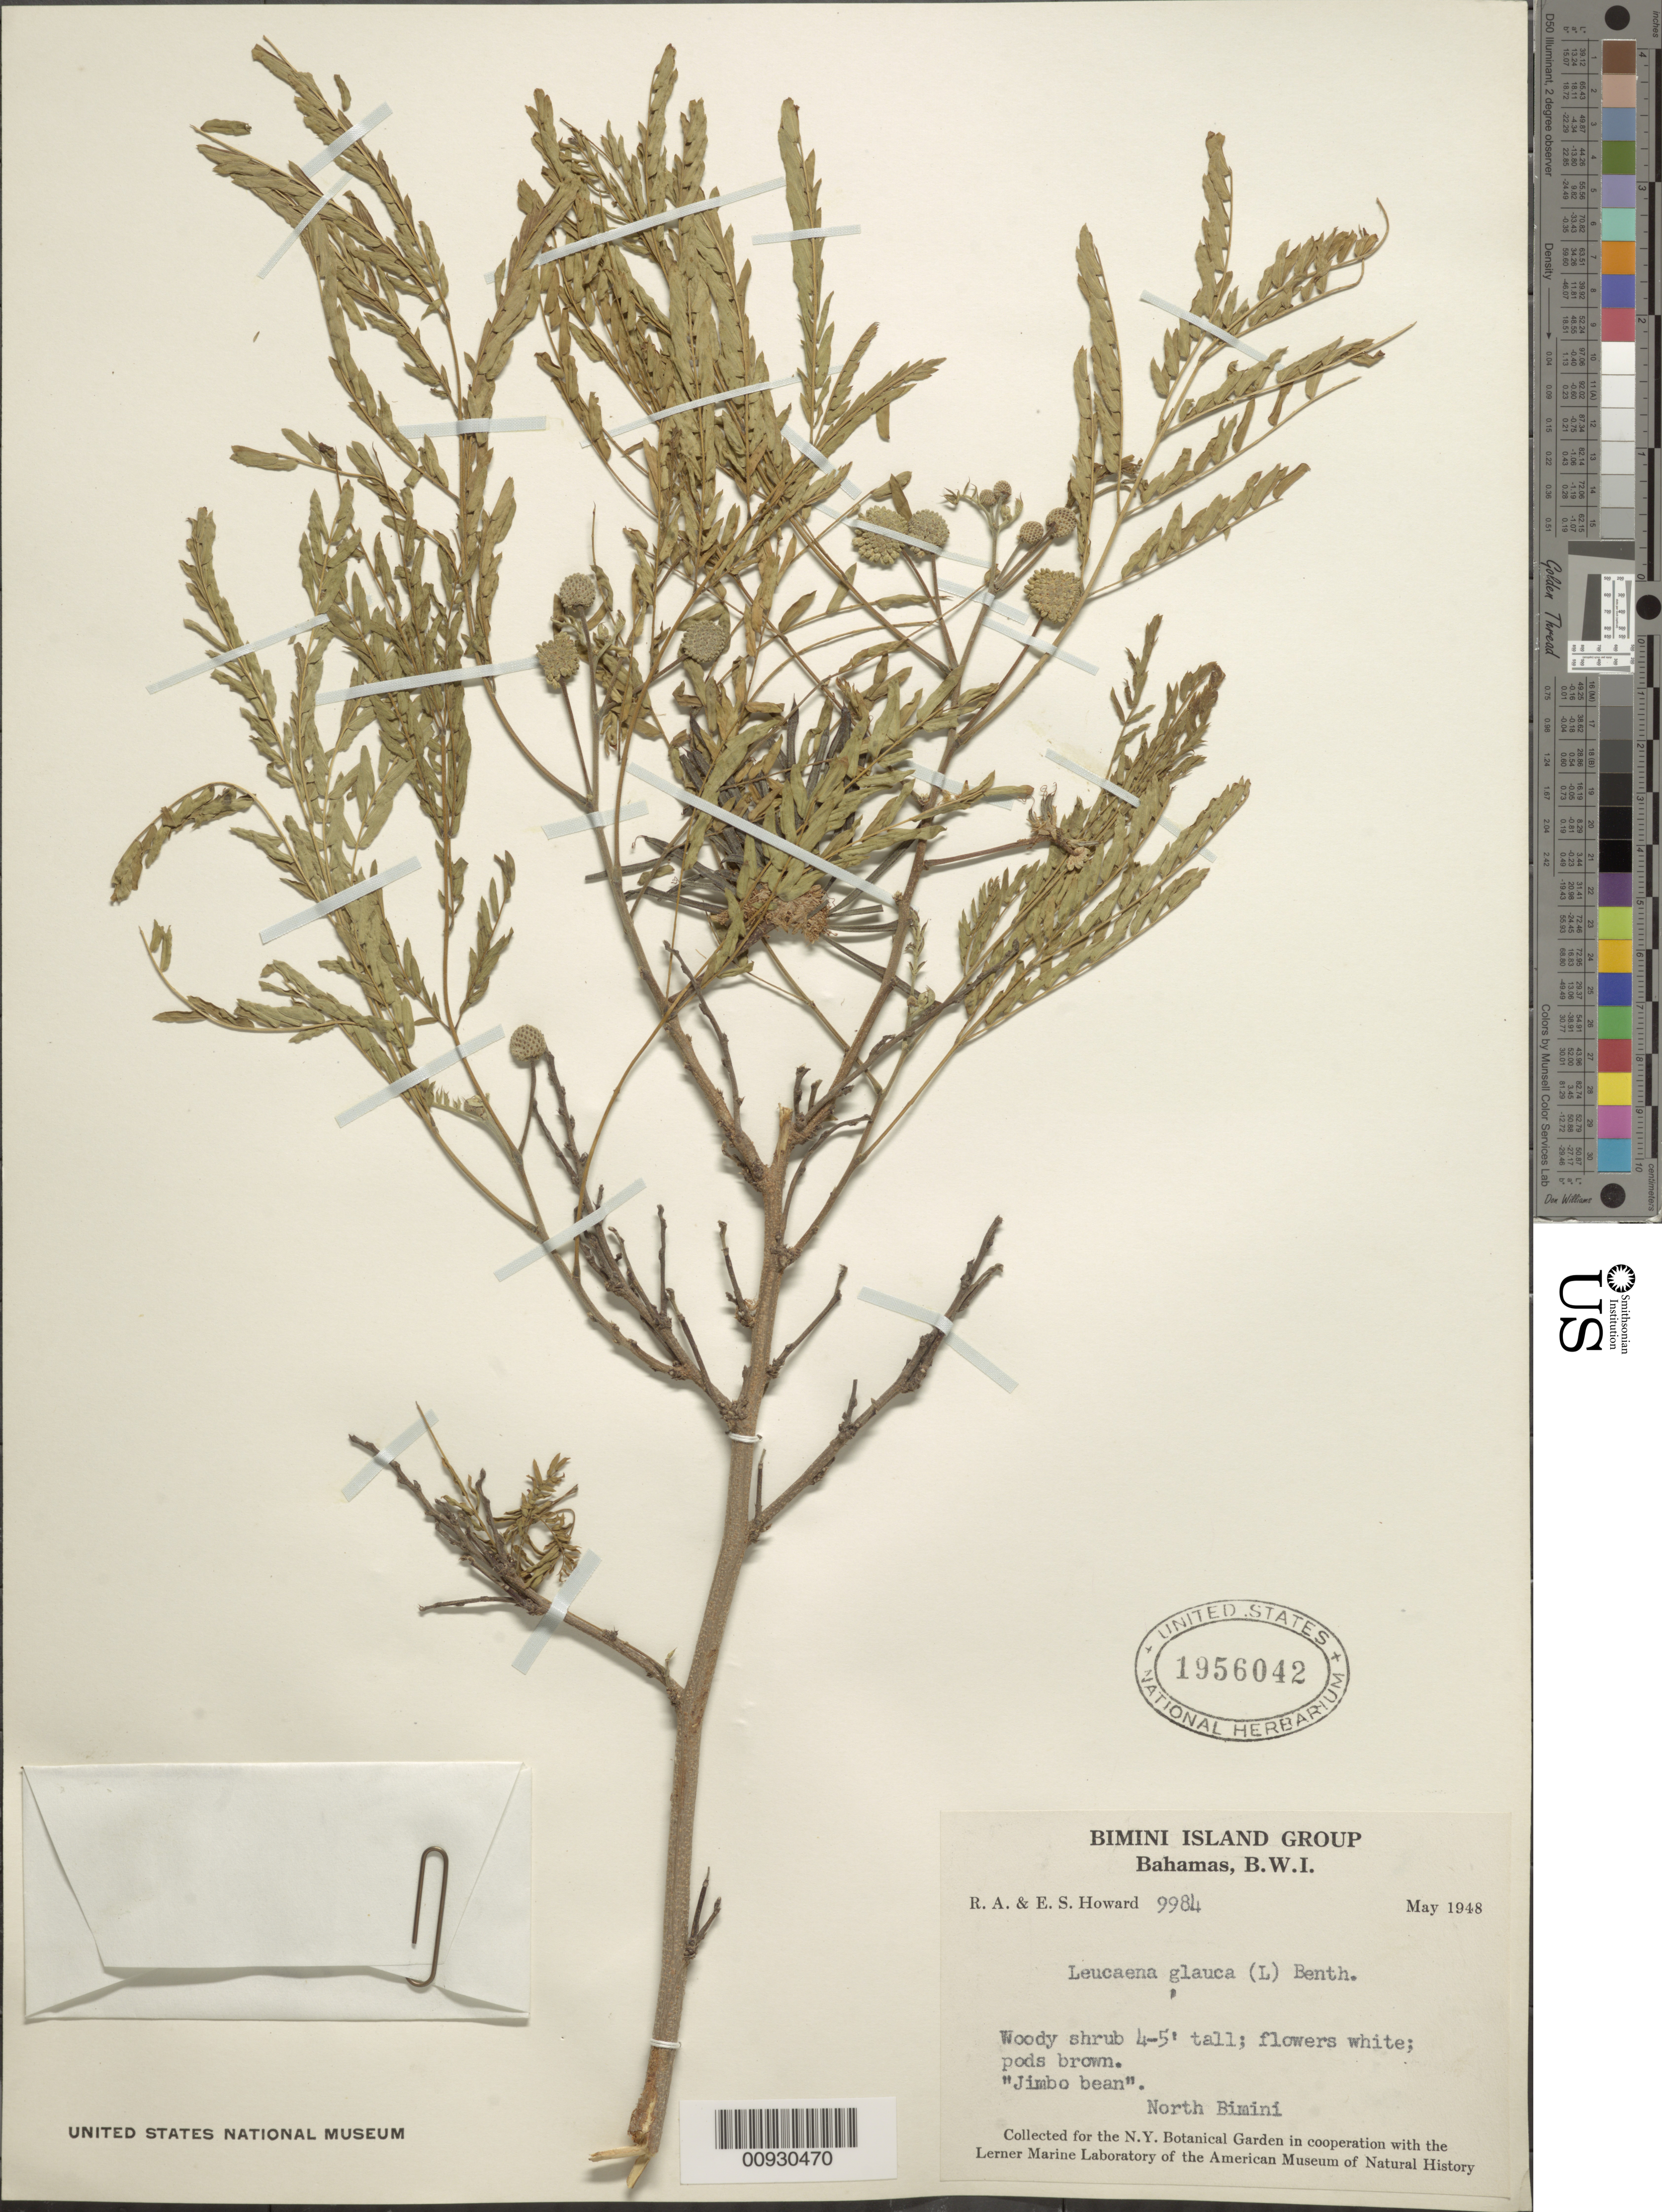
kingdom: Plantae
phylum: Tracheophyta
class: Magnoliopsida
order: Fabales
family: Fabaceae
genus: Leucaena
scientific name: Leucaena leucocephala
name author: (Lam.) de Wit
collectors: R. A. Howard & E. S. Howard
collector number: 9984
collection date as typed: May 1948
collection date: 1948-05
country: Bahamas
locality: North Bimini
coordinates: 0 N, 0 E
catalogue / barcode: US 1956042